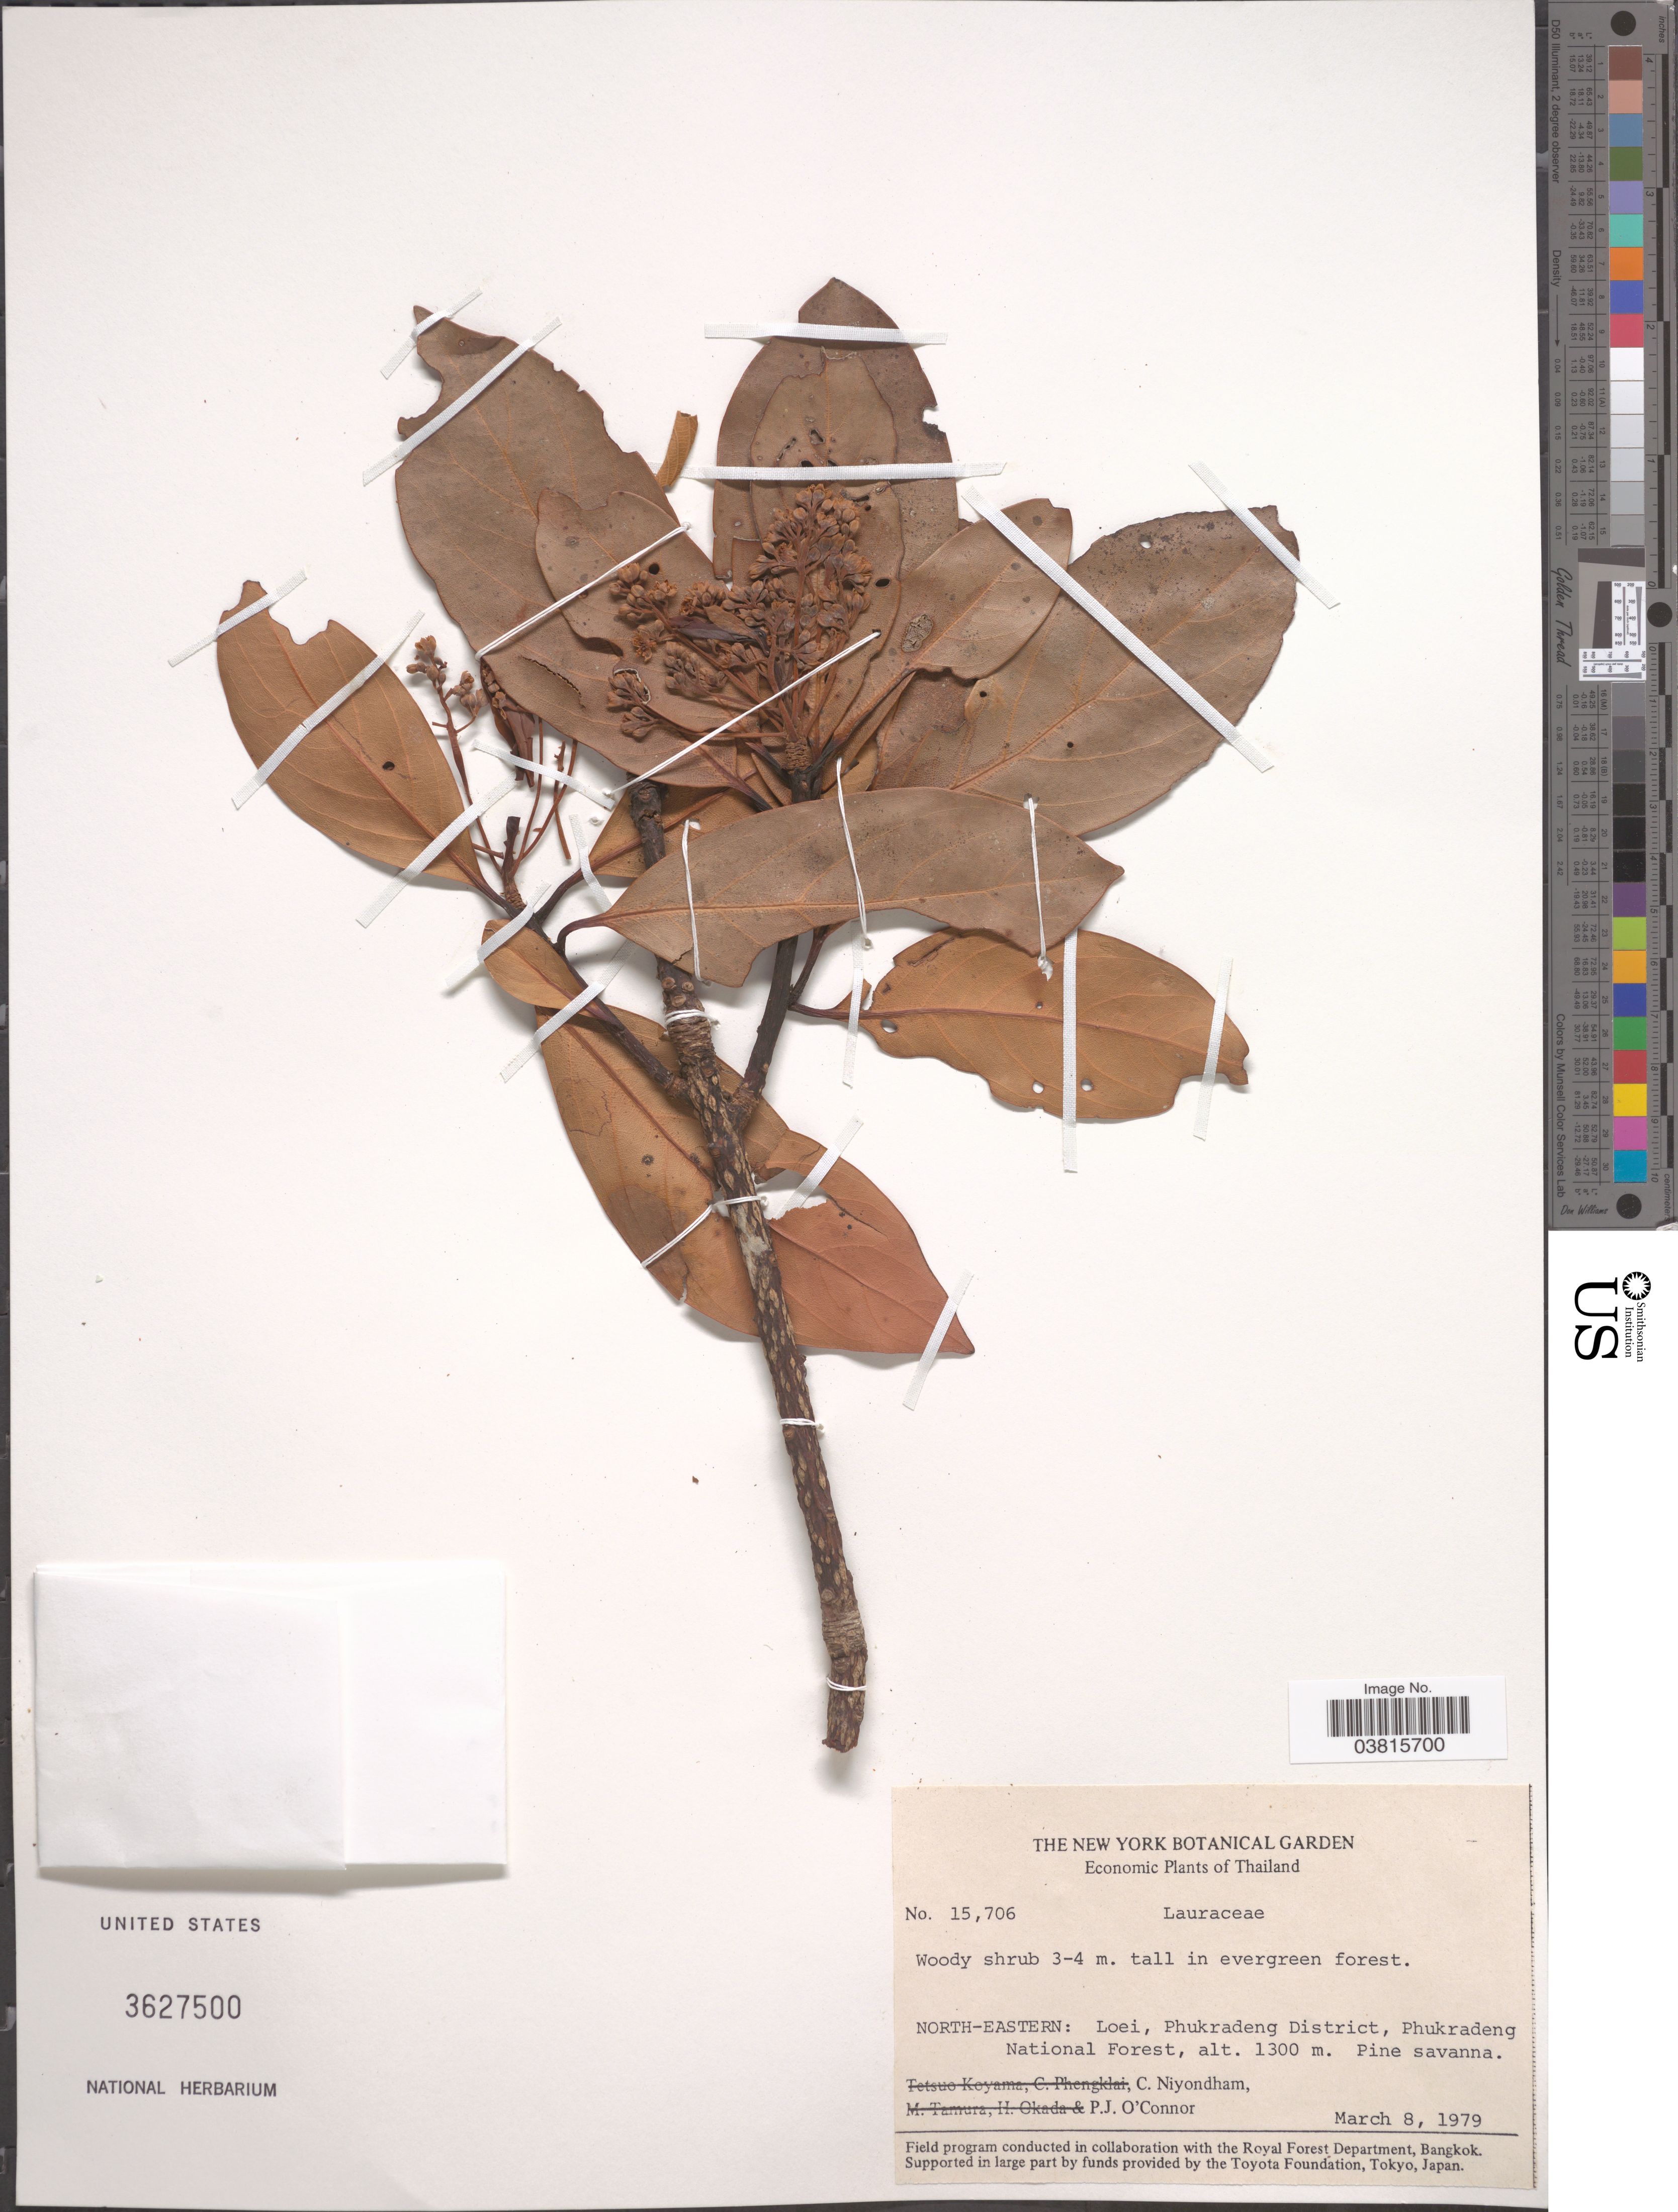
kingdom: Plantae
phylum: Tracheophyta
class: Magnoliopsida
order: Laurales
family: Lauraceae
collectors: C. Niyondham & P. O'Connor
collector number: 15706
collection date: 1979-03-08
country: Thailand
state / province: Loei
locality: North-eastern: Phukradeng District, Phukradeng National Forest.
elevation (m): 1300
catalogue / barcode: US 3627500